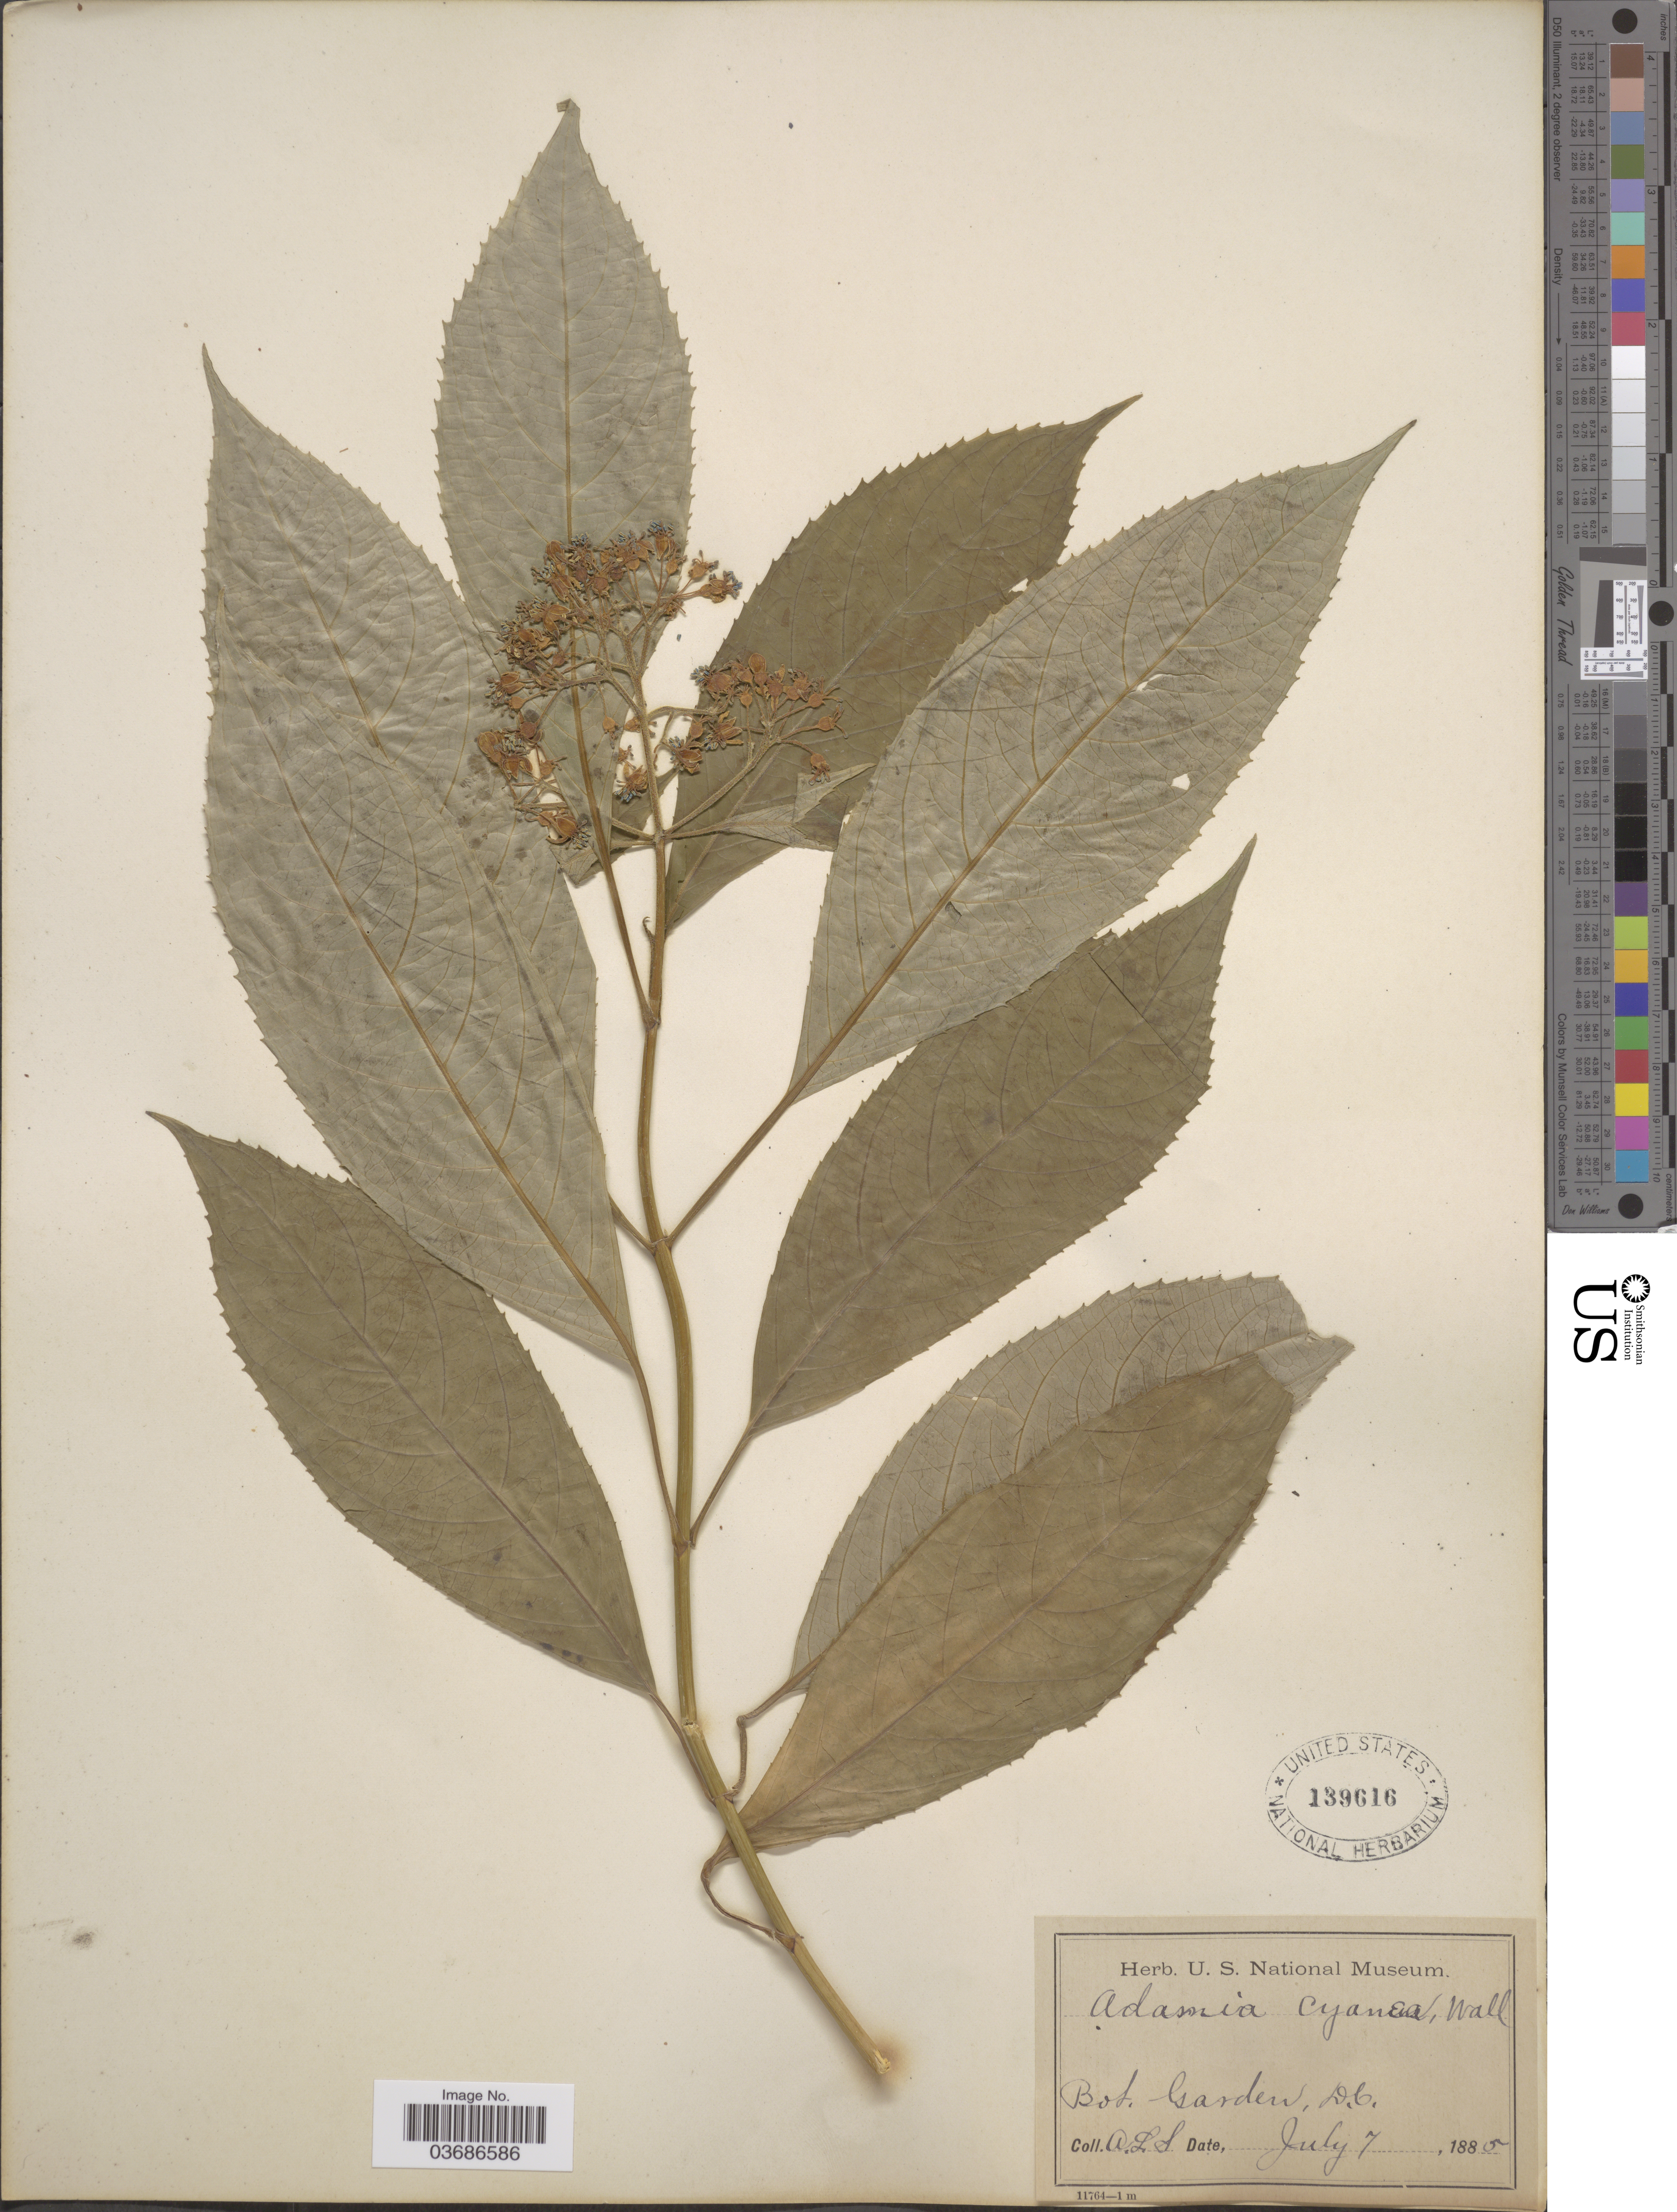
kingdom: Plantae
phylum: Tracheophyta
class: Magnoliopsida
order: Cornales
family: Hydrangeaceae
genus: Hydrangea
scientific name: Hydrangea febrifuga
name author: (Lour.) Y. De Smet & C. Granados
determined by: Strong, Mark T., (BOT), Smithsonian Institution - National Museum of Natural History (UNITED STATES)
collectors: A. L. S.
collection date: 1885-07-07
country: United States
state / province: District of Columbia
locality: Bot. Garden, D.C.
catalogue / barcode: US 139616